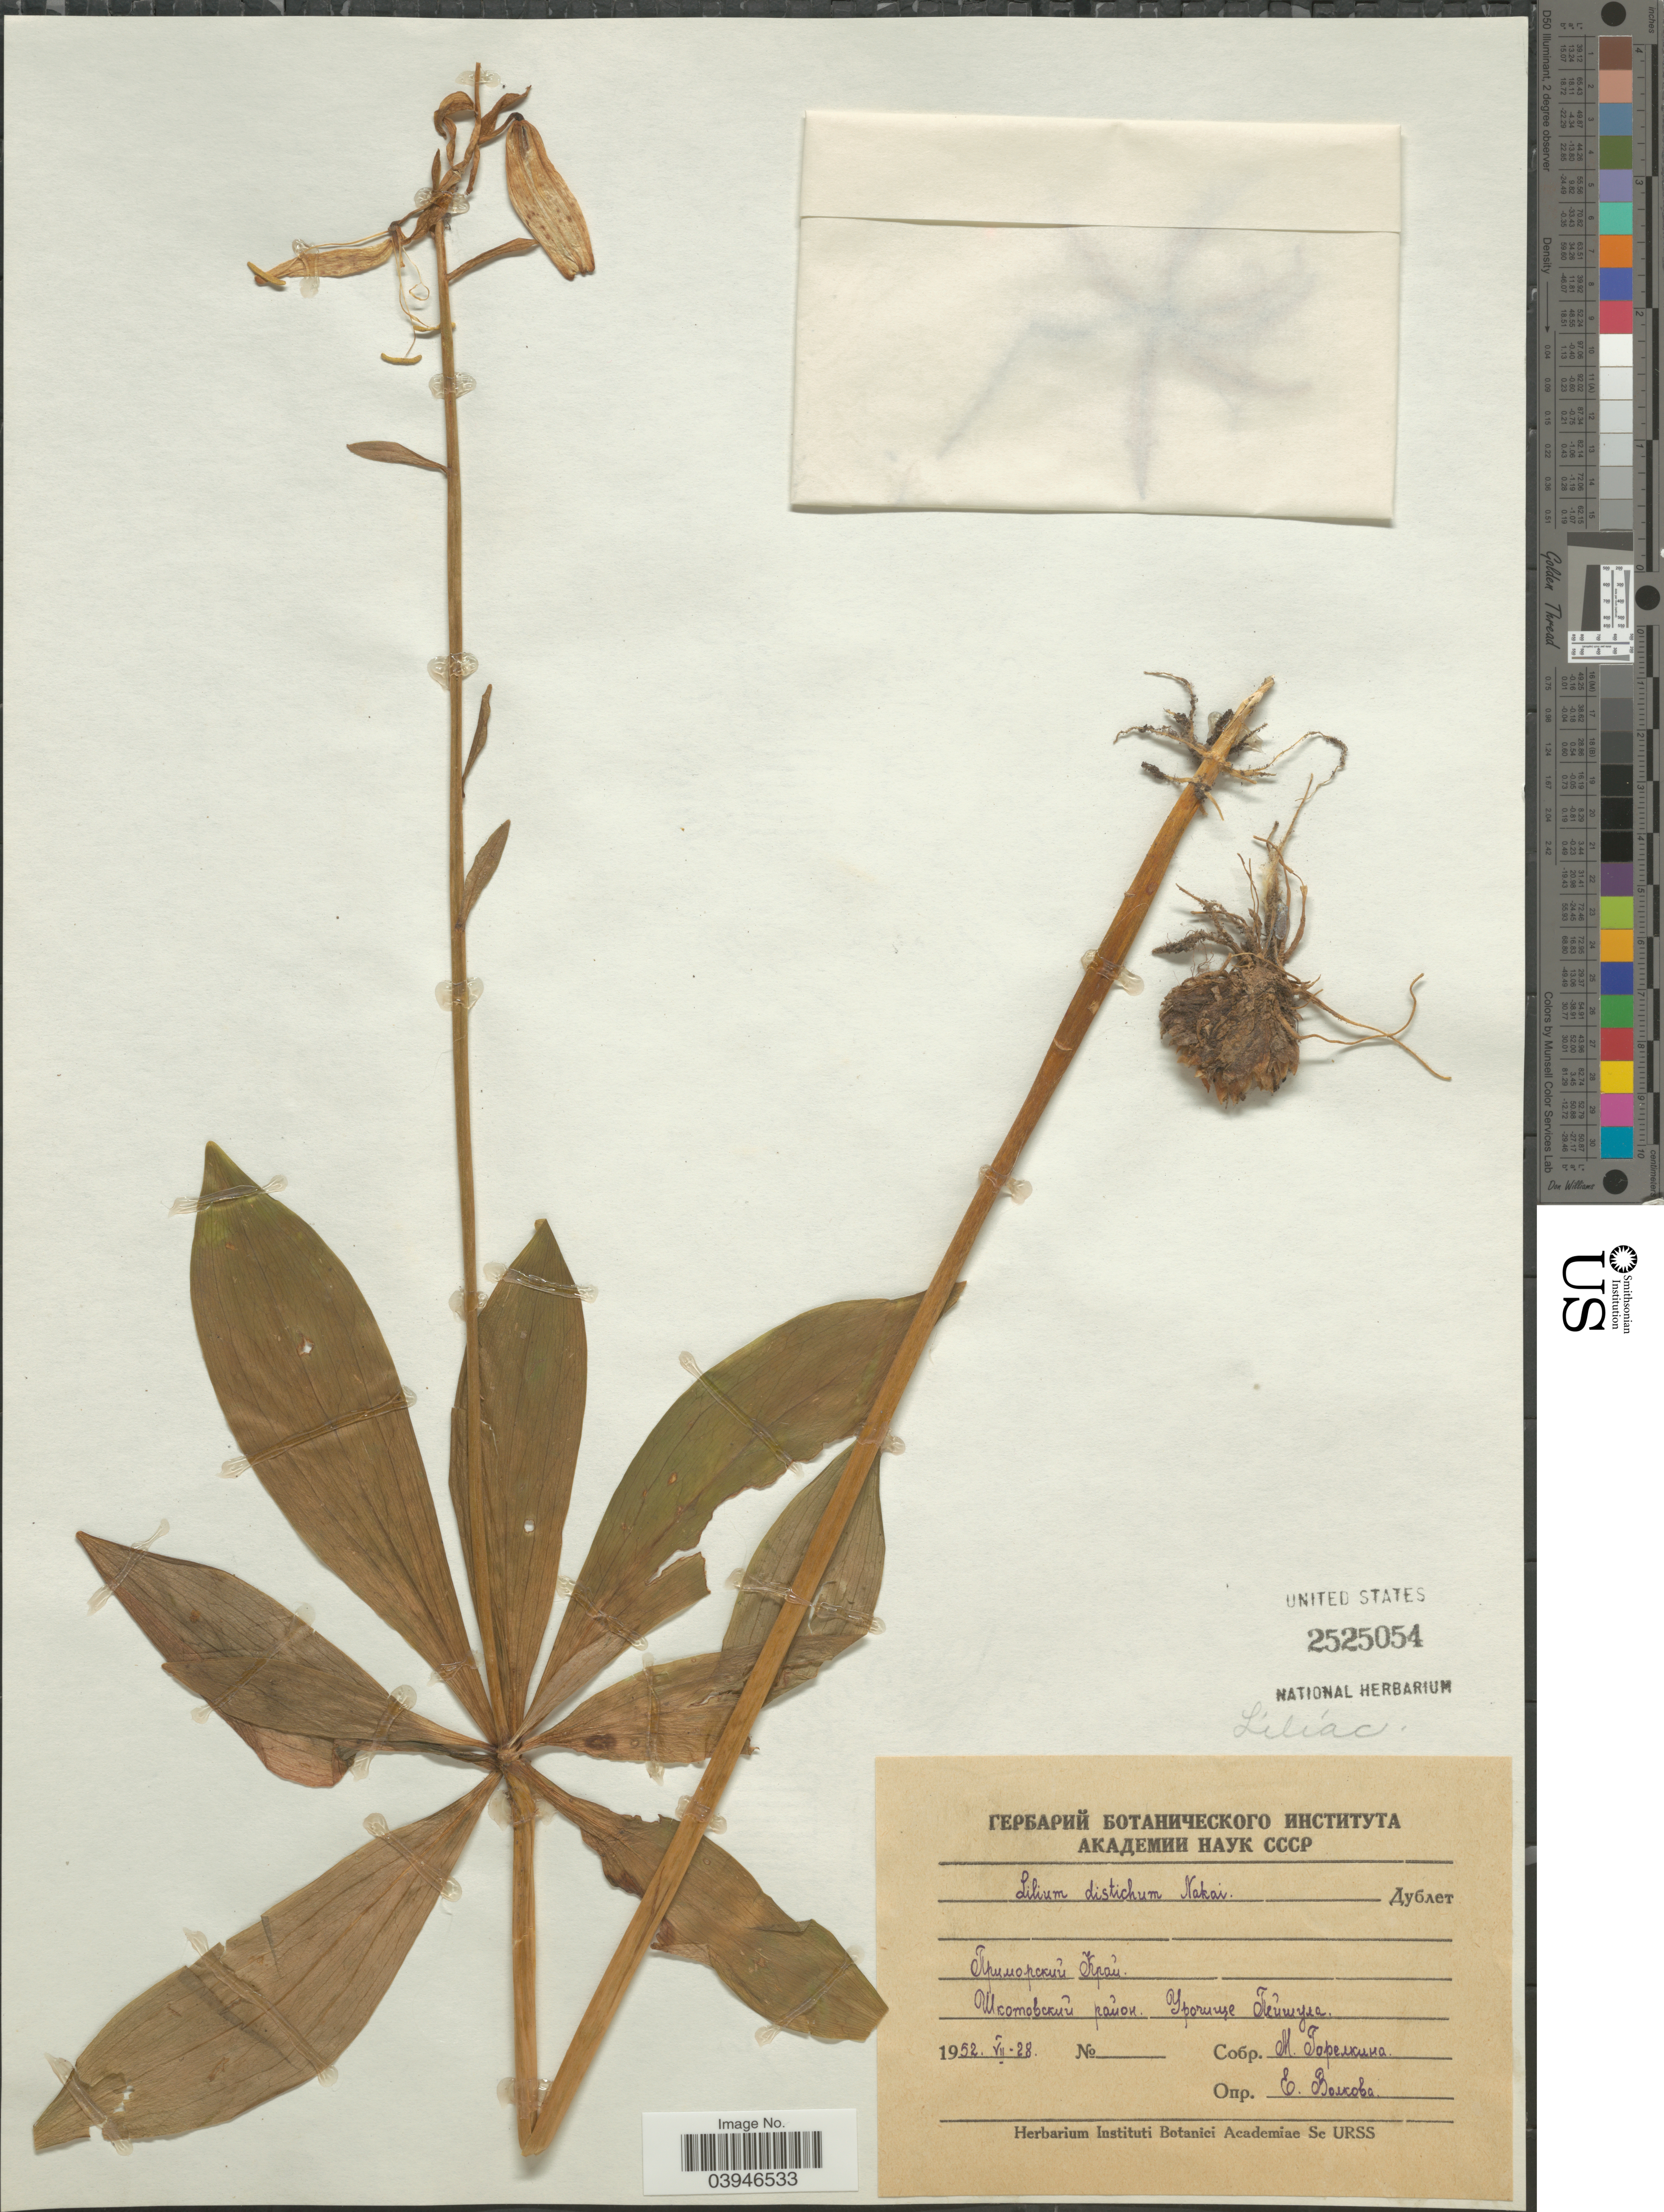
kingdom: Plantae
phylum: Tracheophyta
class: Liliopsida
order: Liliales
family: Liliaceae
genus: Lilium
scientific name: Lilium distichum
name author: Nakai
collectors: M. Gorelkina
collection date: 1952-07-28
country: Russian Federation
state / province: Primorsky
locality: Shkotovskiy Rayon, Peyshula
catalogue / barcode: US 2525054